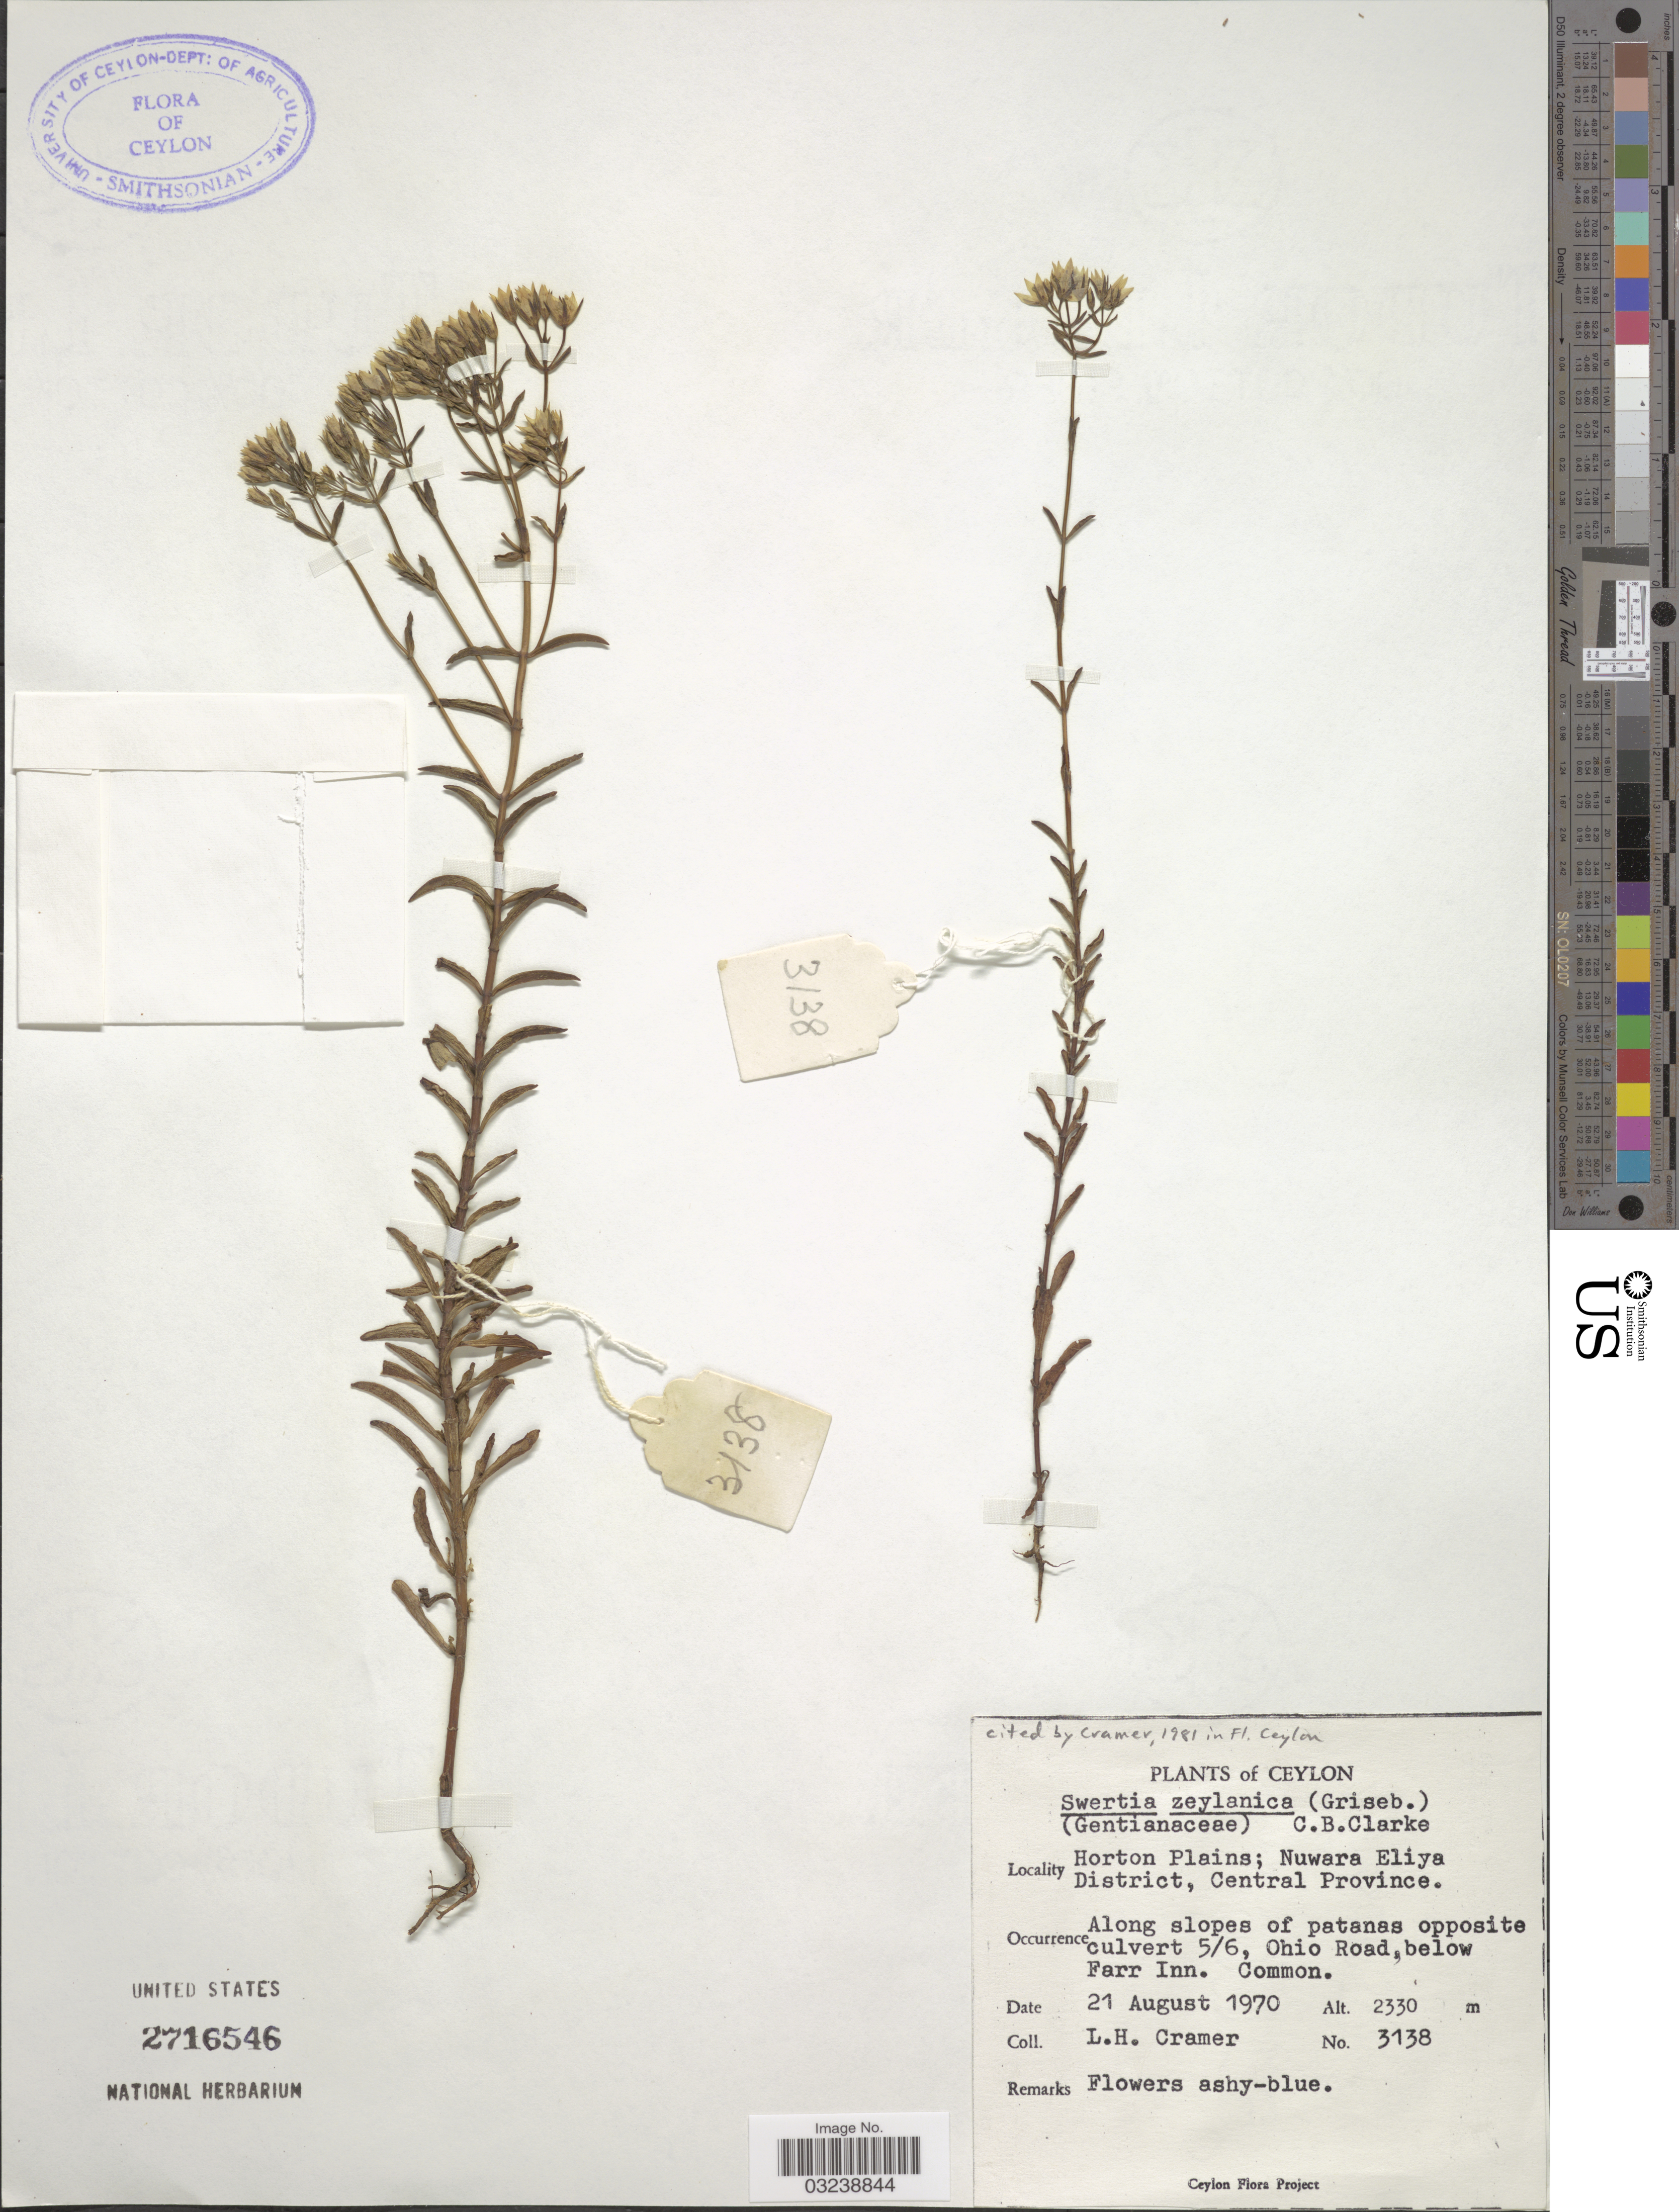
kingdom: Plantae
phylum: Tracheophyta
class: Magnoliopsida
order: Gentianales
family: Gentianaceae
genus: Swertia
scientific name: Swertia zeylanica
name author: Walker ex Griseb.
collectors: L. H. Cramer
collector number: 3138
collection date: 1970-08-21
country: Sri Lanka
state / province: Central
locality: Ceylon. Horton Plains; Nuwara Eliya District, Central Province. Along slopes of patanas opposite culvert 5/6, Ohio Road, below Farr Inn.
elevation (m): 2330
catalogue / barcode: US 2716546